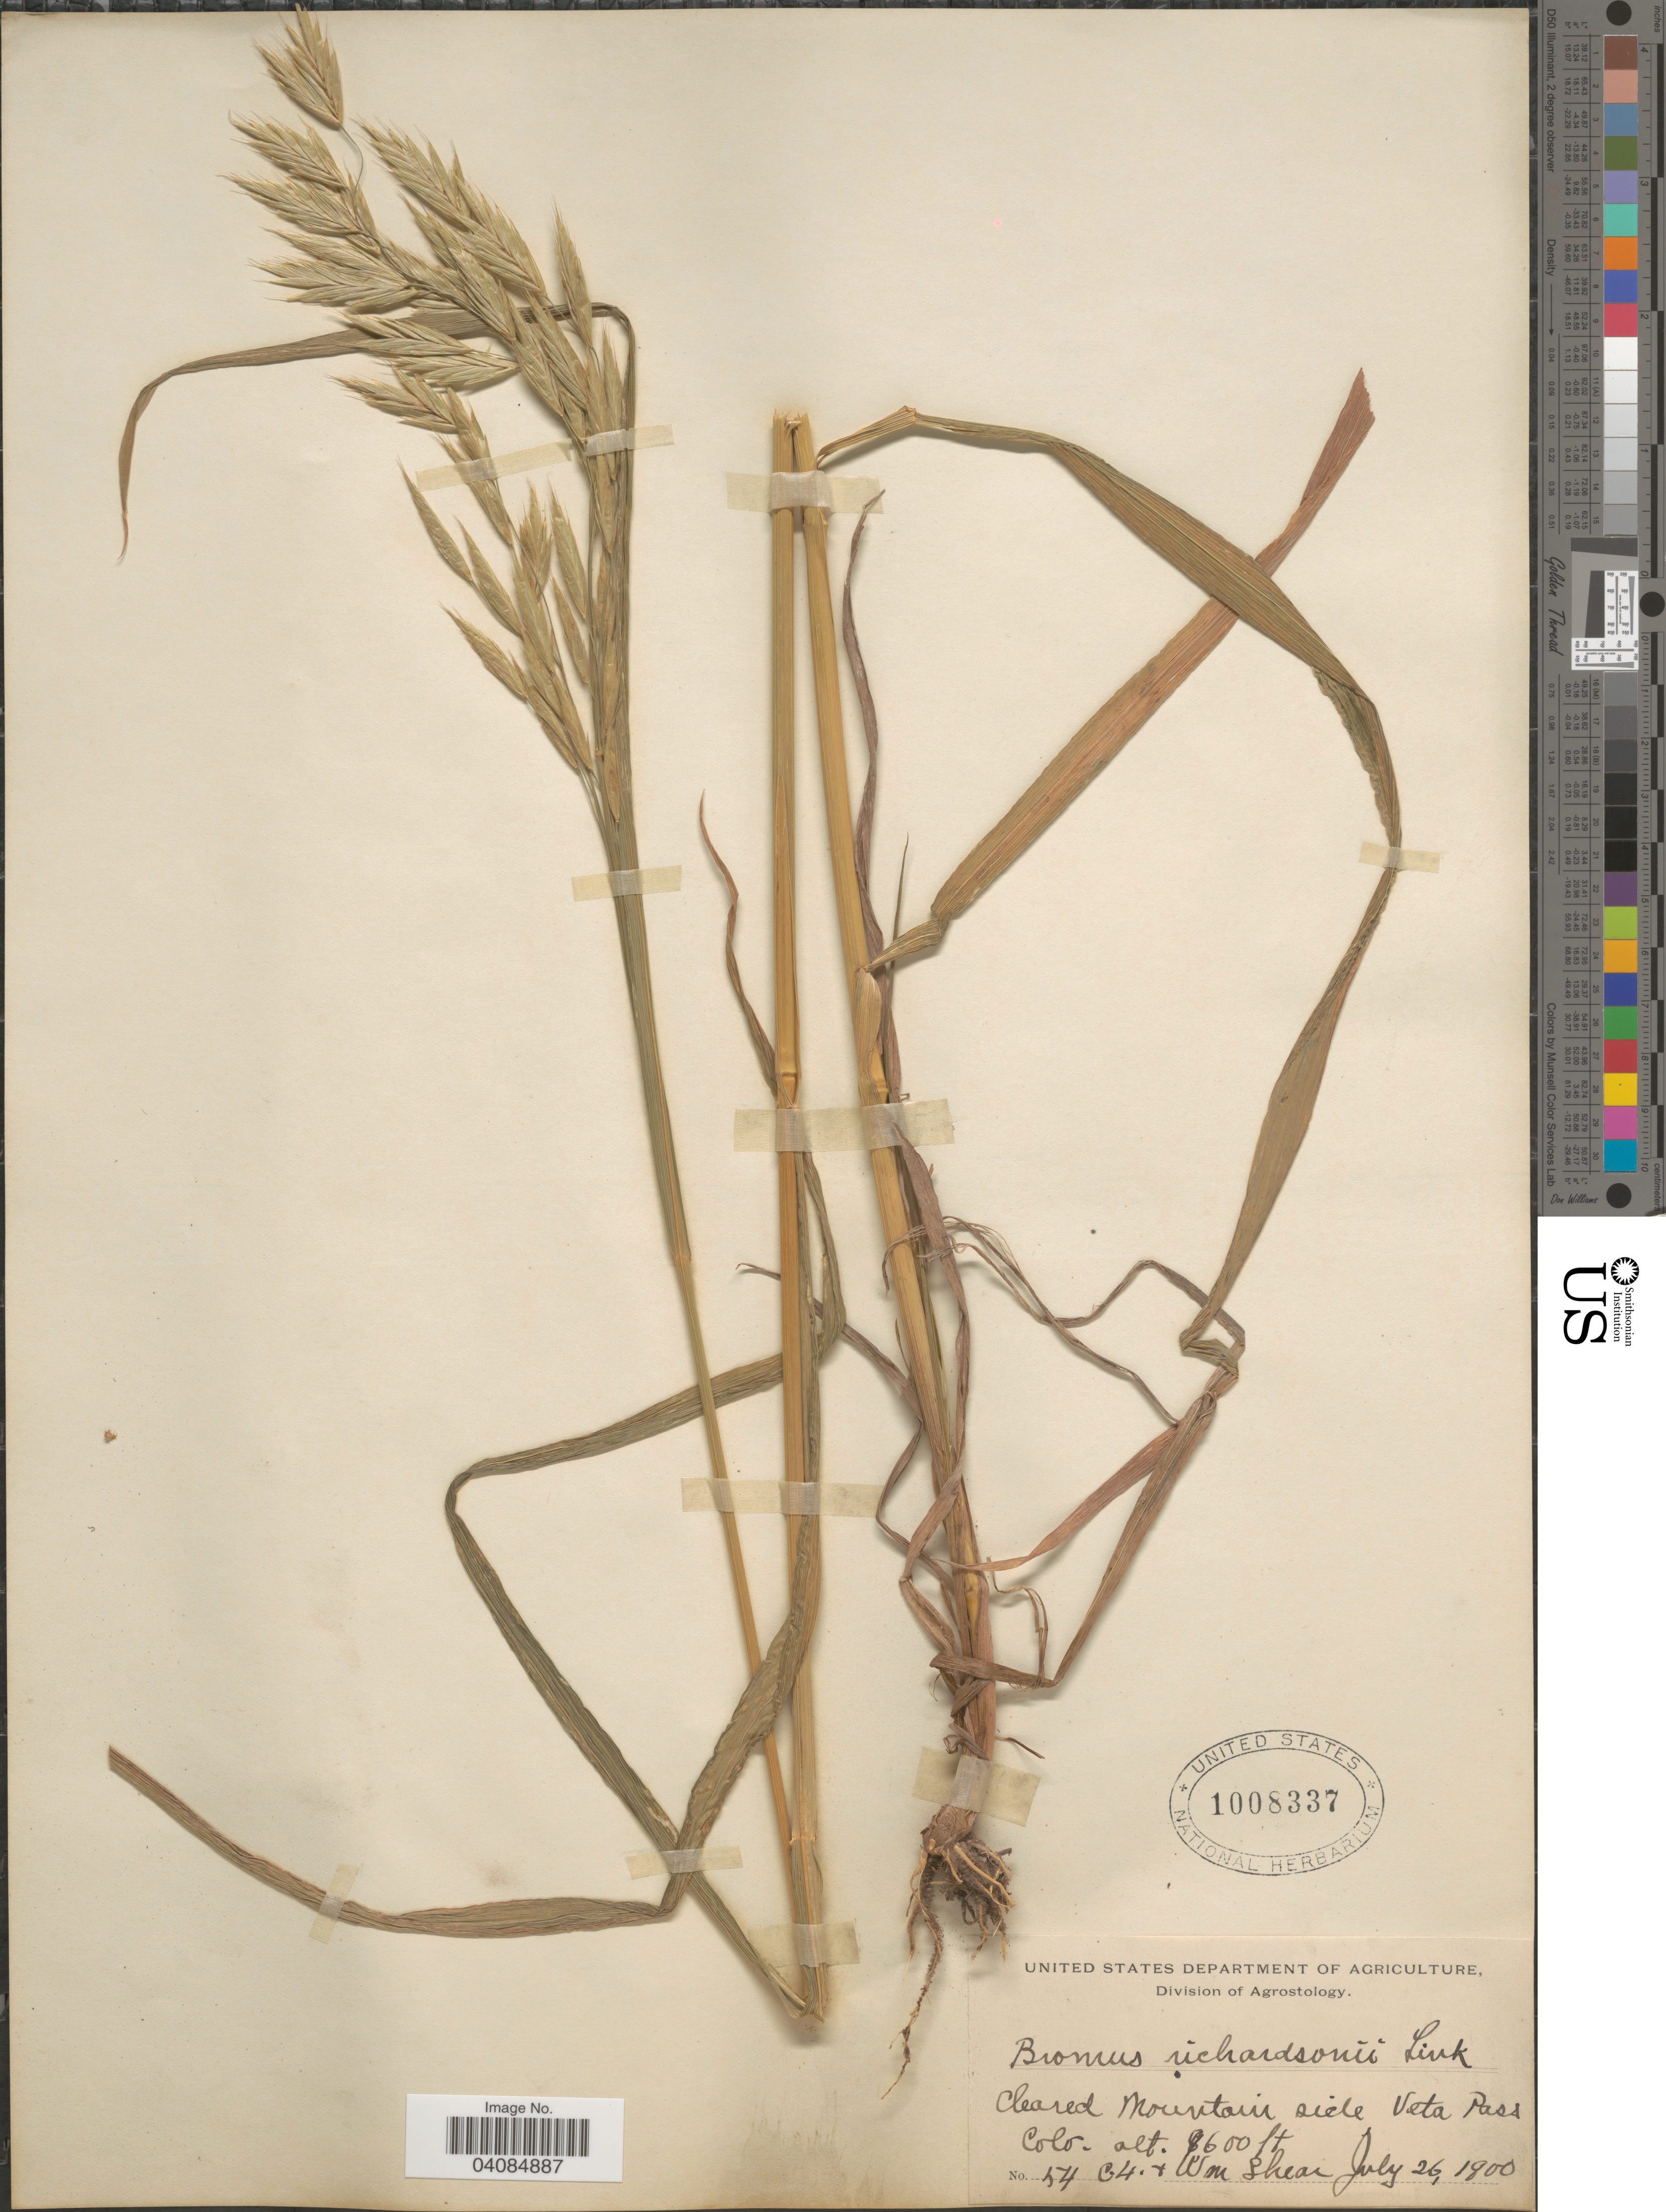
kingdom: Plantae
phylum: Tracheophyta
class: Liliopsida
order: Poales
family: Poaceae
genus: Bromus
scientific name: Bromus racemosus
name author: L.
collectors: C. L. Shear & W. Shear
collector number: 54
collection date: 1900-07-26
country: United States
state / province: Colorado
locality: Cleared mountain side Veta Pass.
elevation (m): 2621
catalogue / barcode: US 1008337